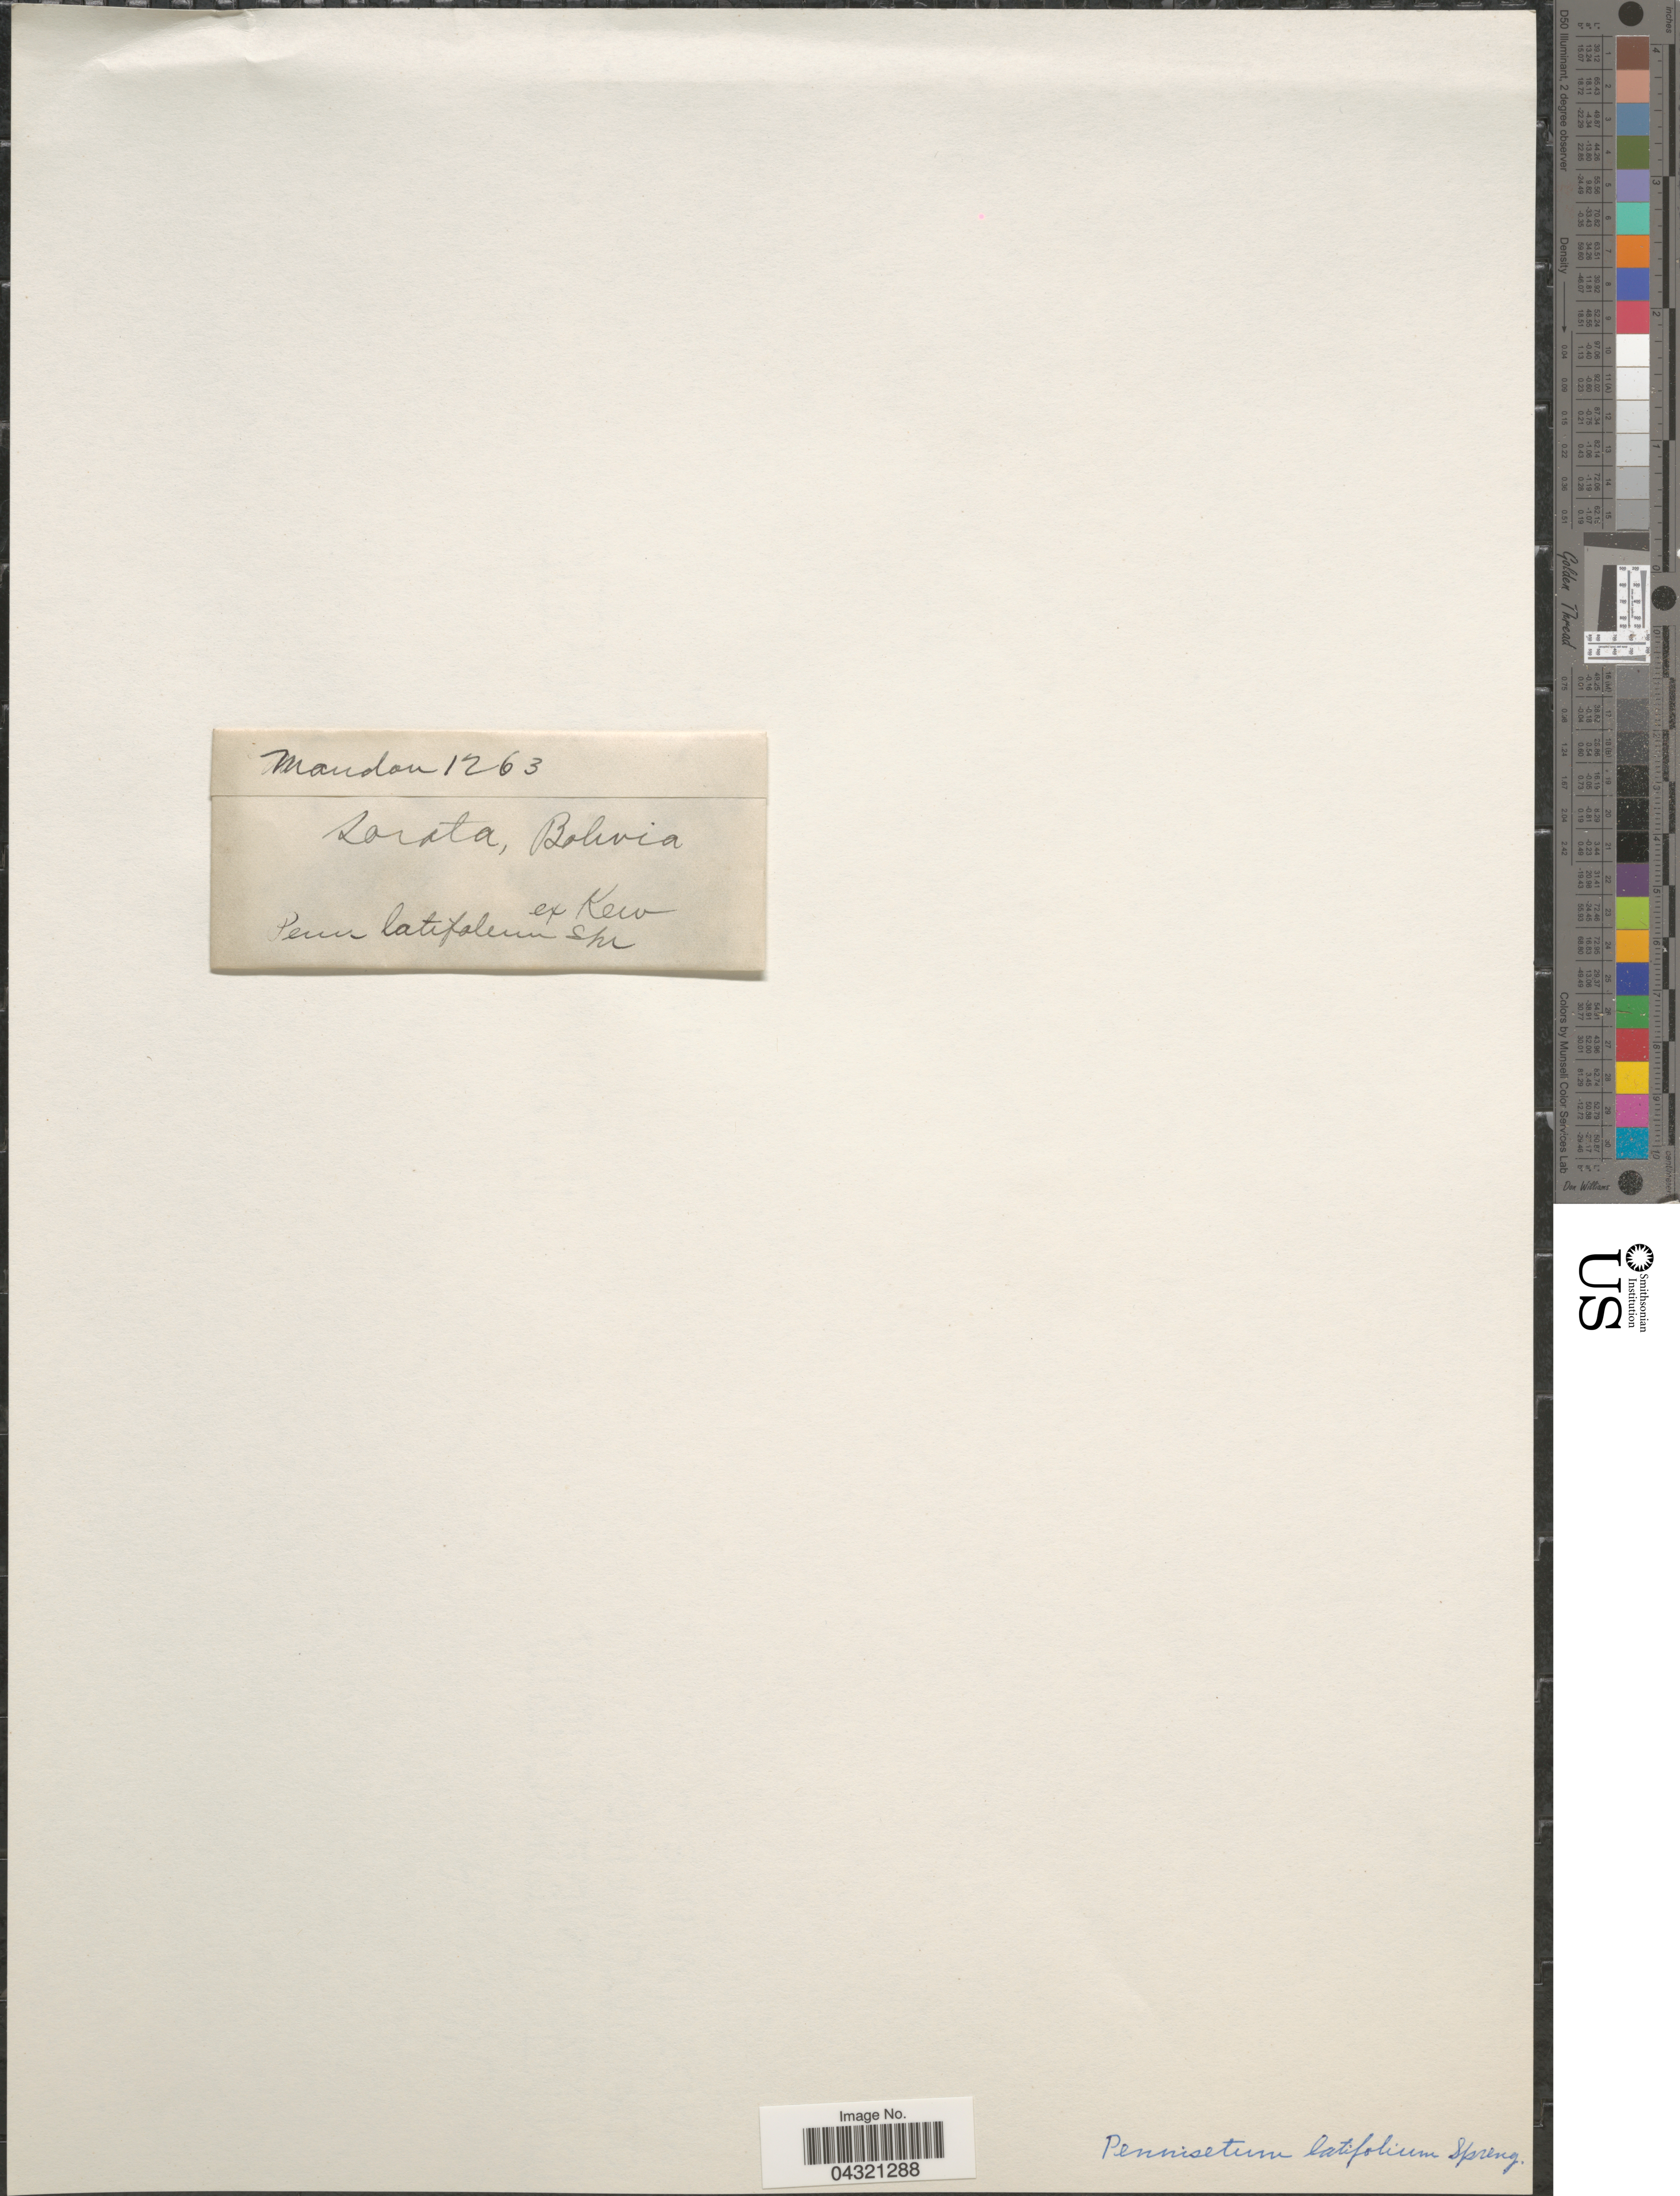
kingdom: Plantae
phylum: Tracheophyta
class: Liliopsida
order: Poales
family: Poaceae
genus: Cenchrus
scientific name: Cenchrus latifolius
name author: (Spreng.) Morrone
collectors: Mandon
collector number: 1263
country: Bolivia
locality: Sorata.